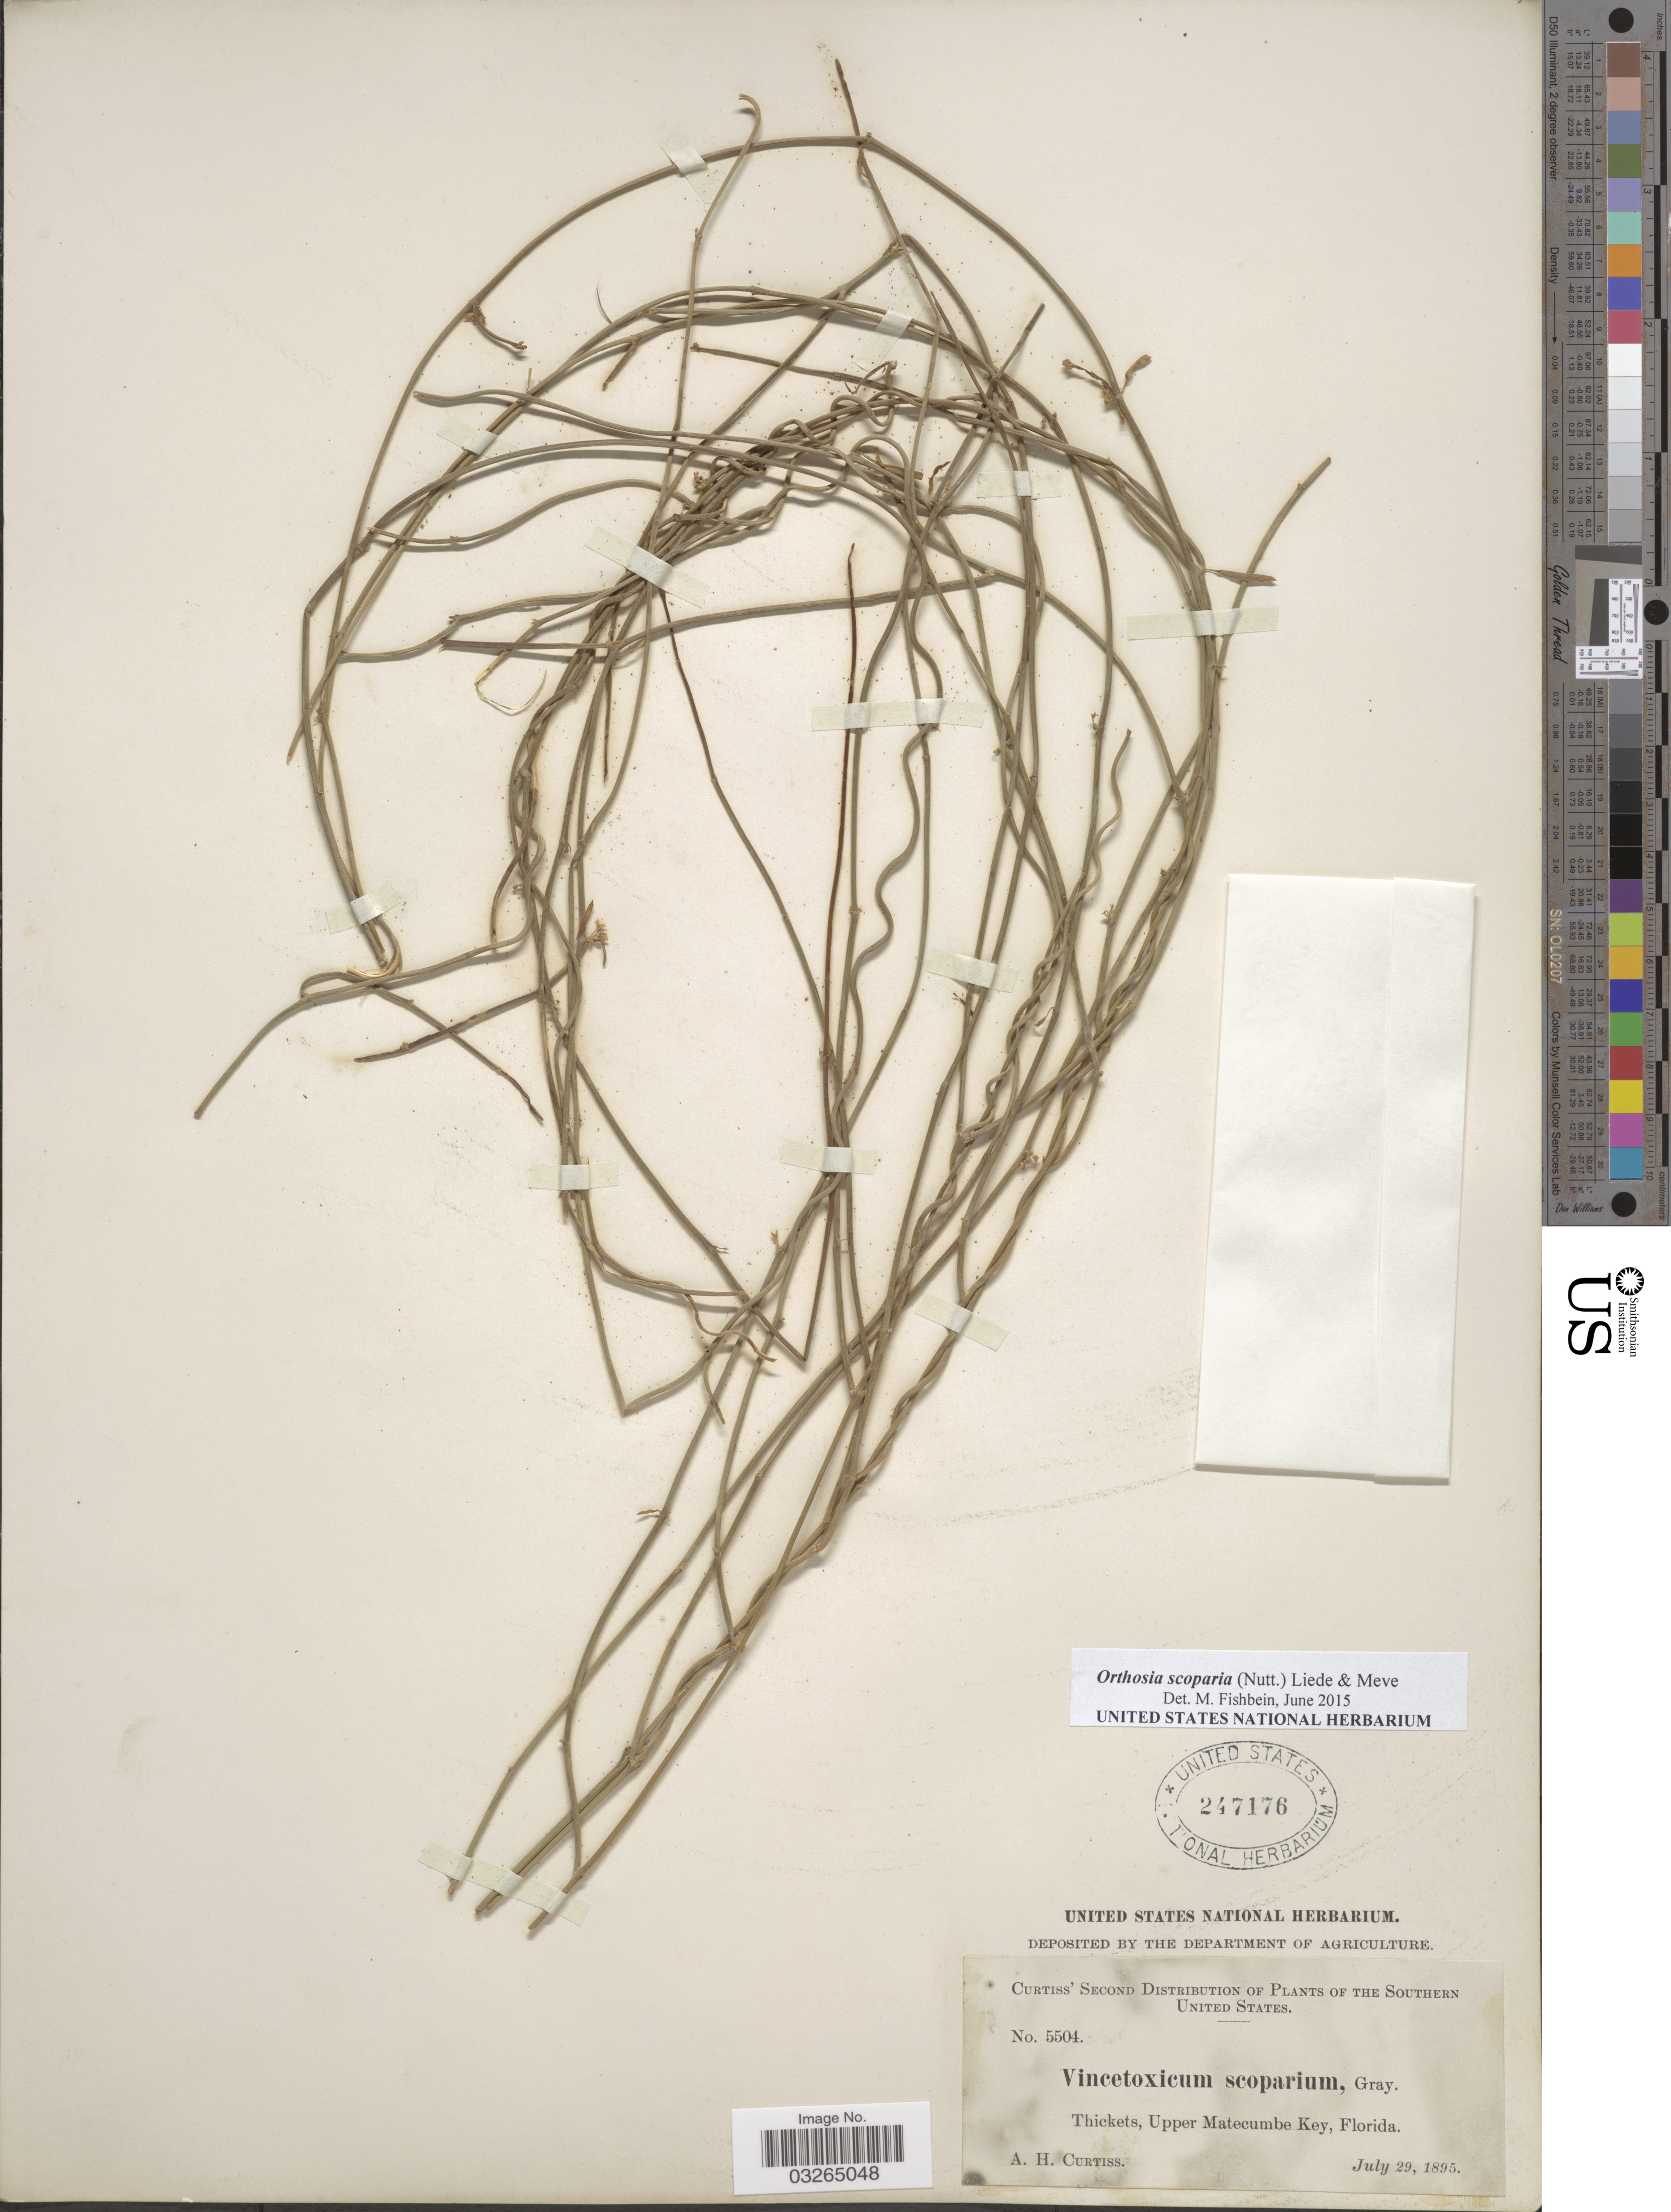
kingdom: Plantae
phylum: Tracheophyta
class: Magnoliopsida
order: Gentianales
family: Apocynaceae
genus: Orthosia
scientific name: Orthosia scoparia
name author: (Nutt.) Liede & Meve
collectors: A. H. Curtiss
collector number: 5504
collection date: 1895-07-29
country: United States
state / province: Florida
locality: Southern United States. Upper Matecumbe Key.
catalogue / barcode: US 247176